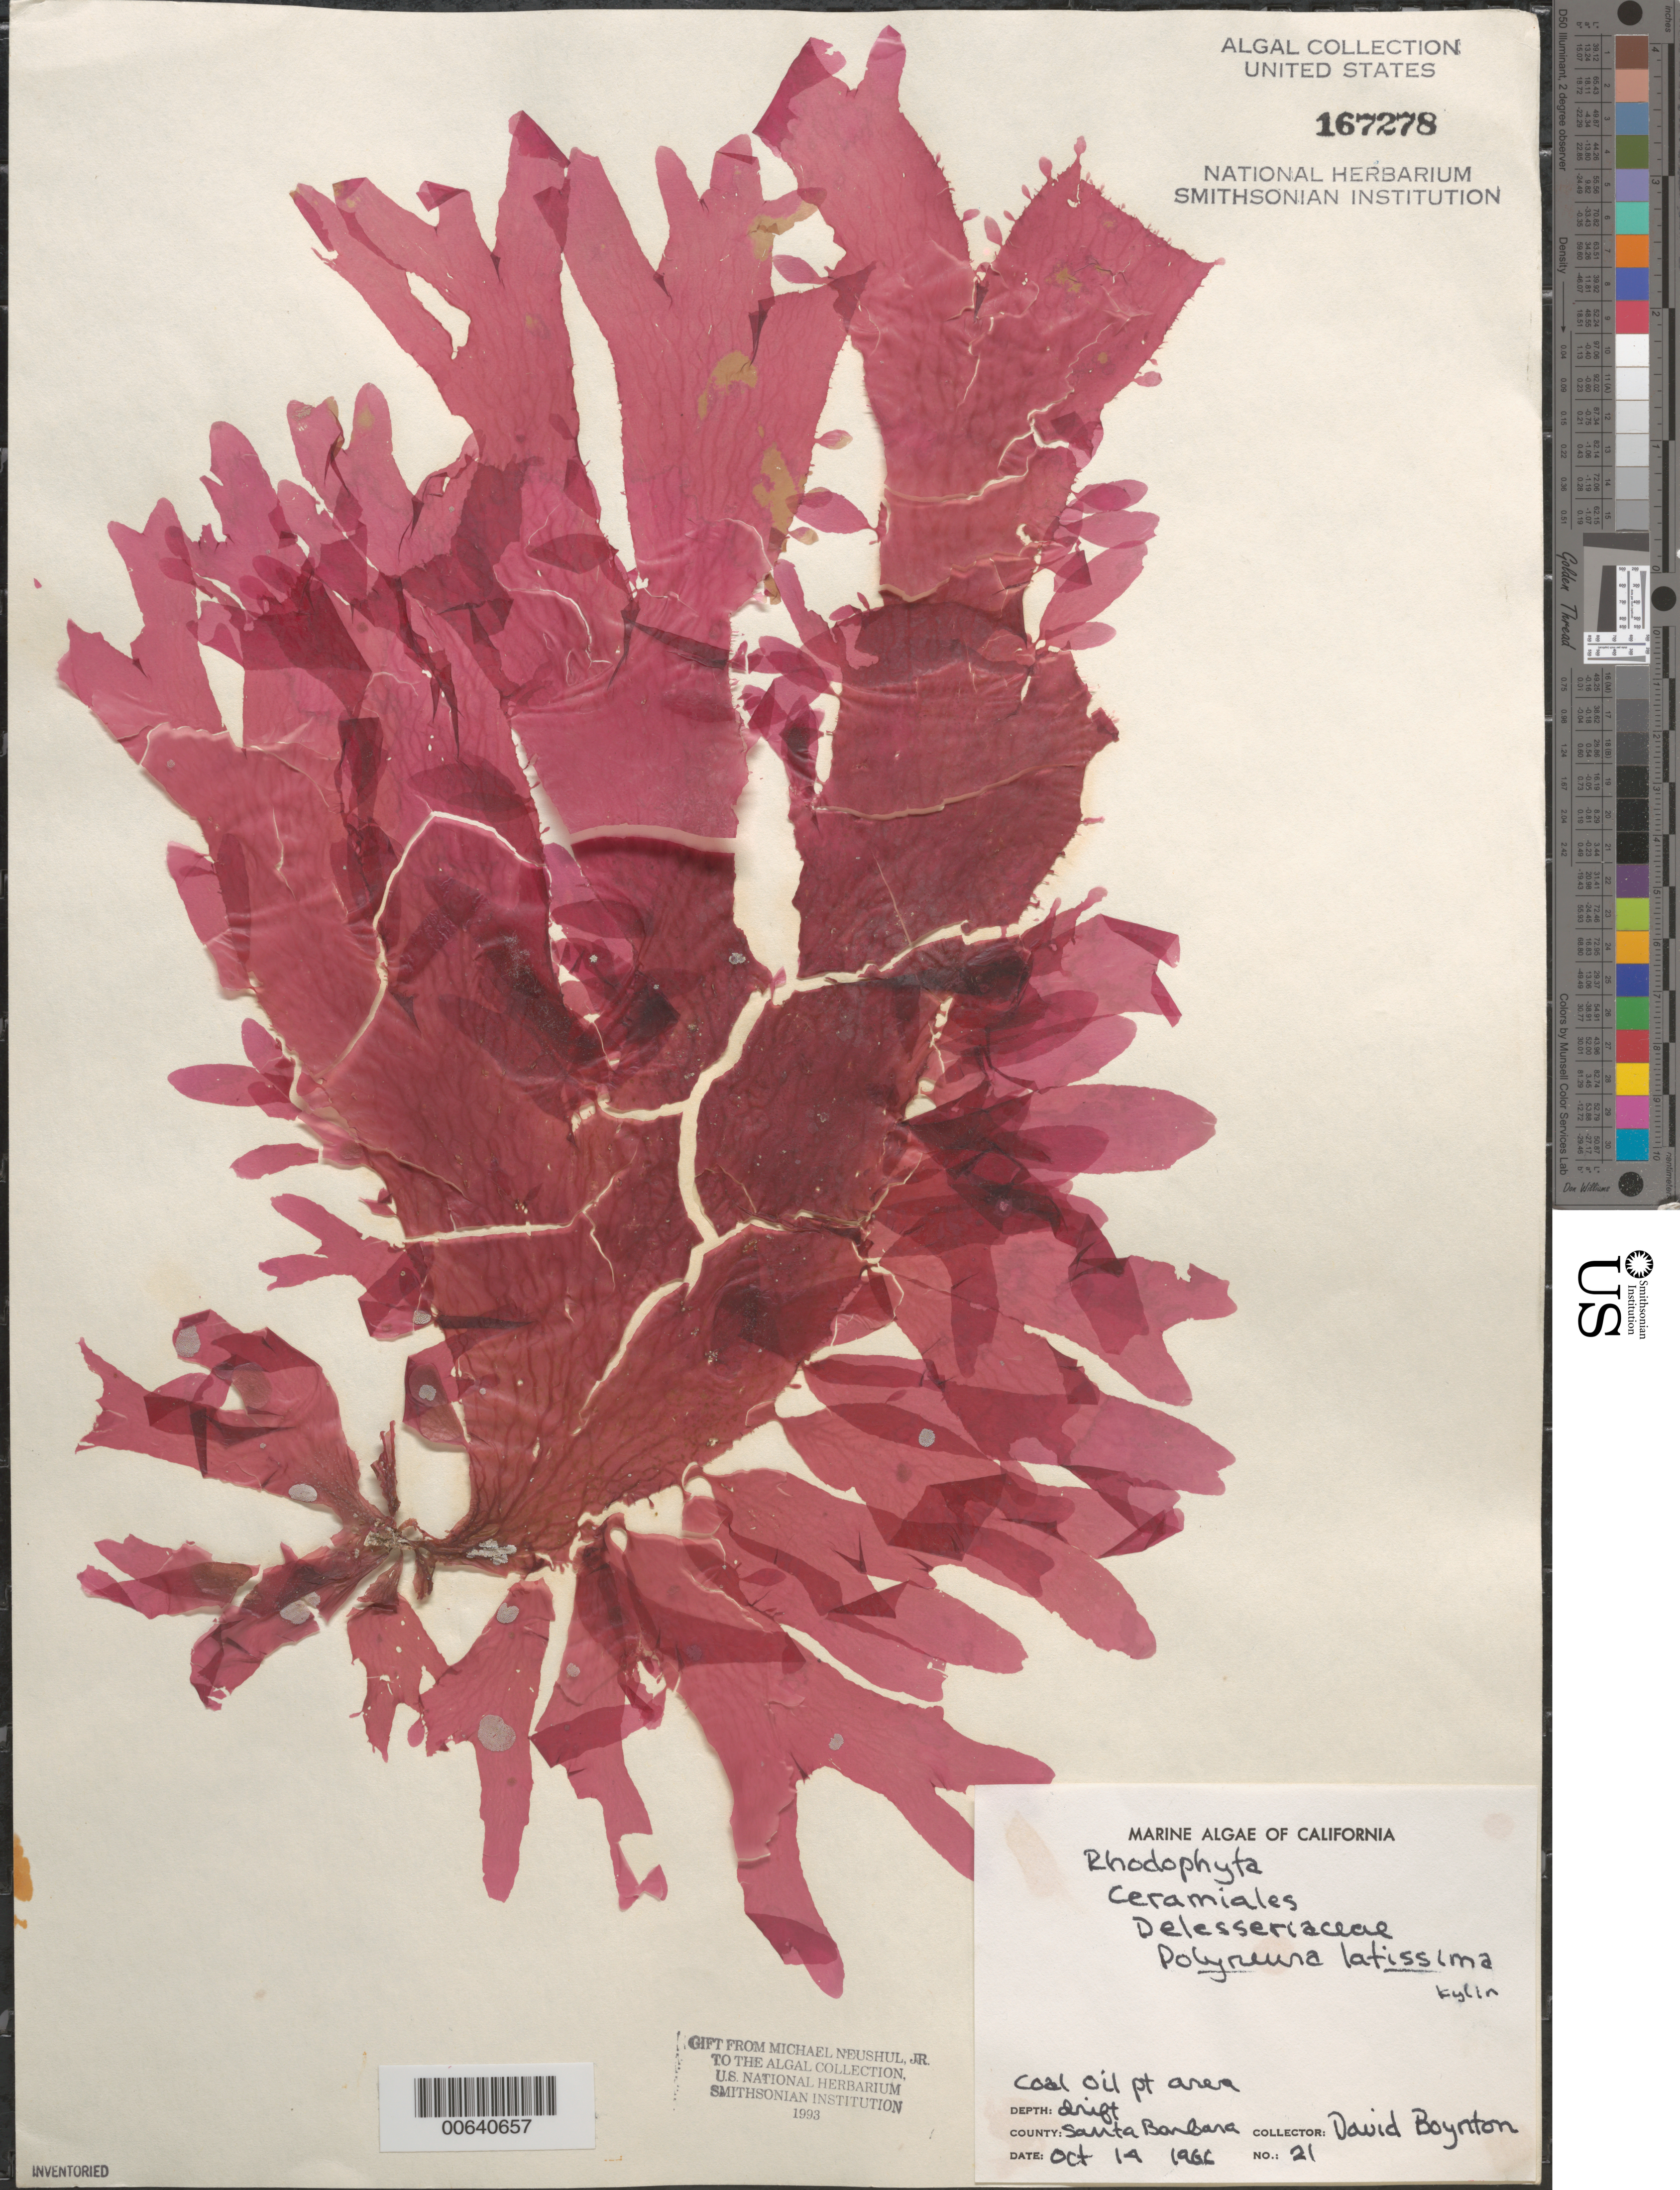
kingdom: Plantae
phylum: Rhodophyta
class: Florideophyceae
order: Ceramiales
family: Delesseriaceae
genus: Polyneura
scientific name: Polyneura latissima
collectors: D. Boynton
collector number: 21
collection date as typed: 14 Oct 1966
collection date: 1966-10-14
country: United States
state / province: California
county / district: Santa Barbara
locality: Coal Oil Point area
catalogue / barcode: US 167278